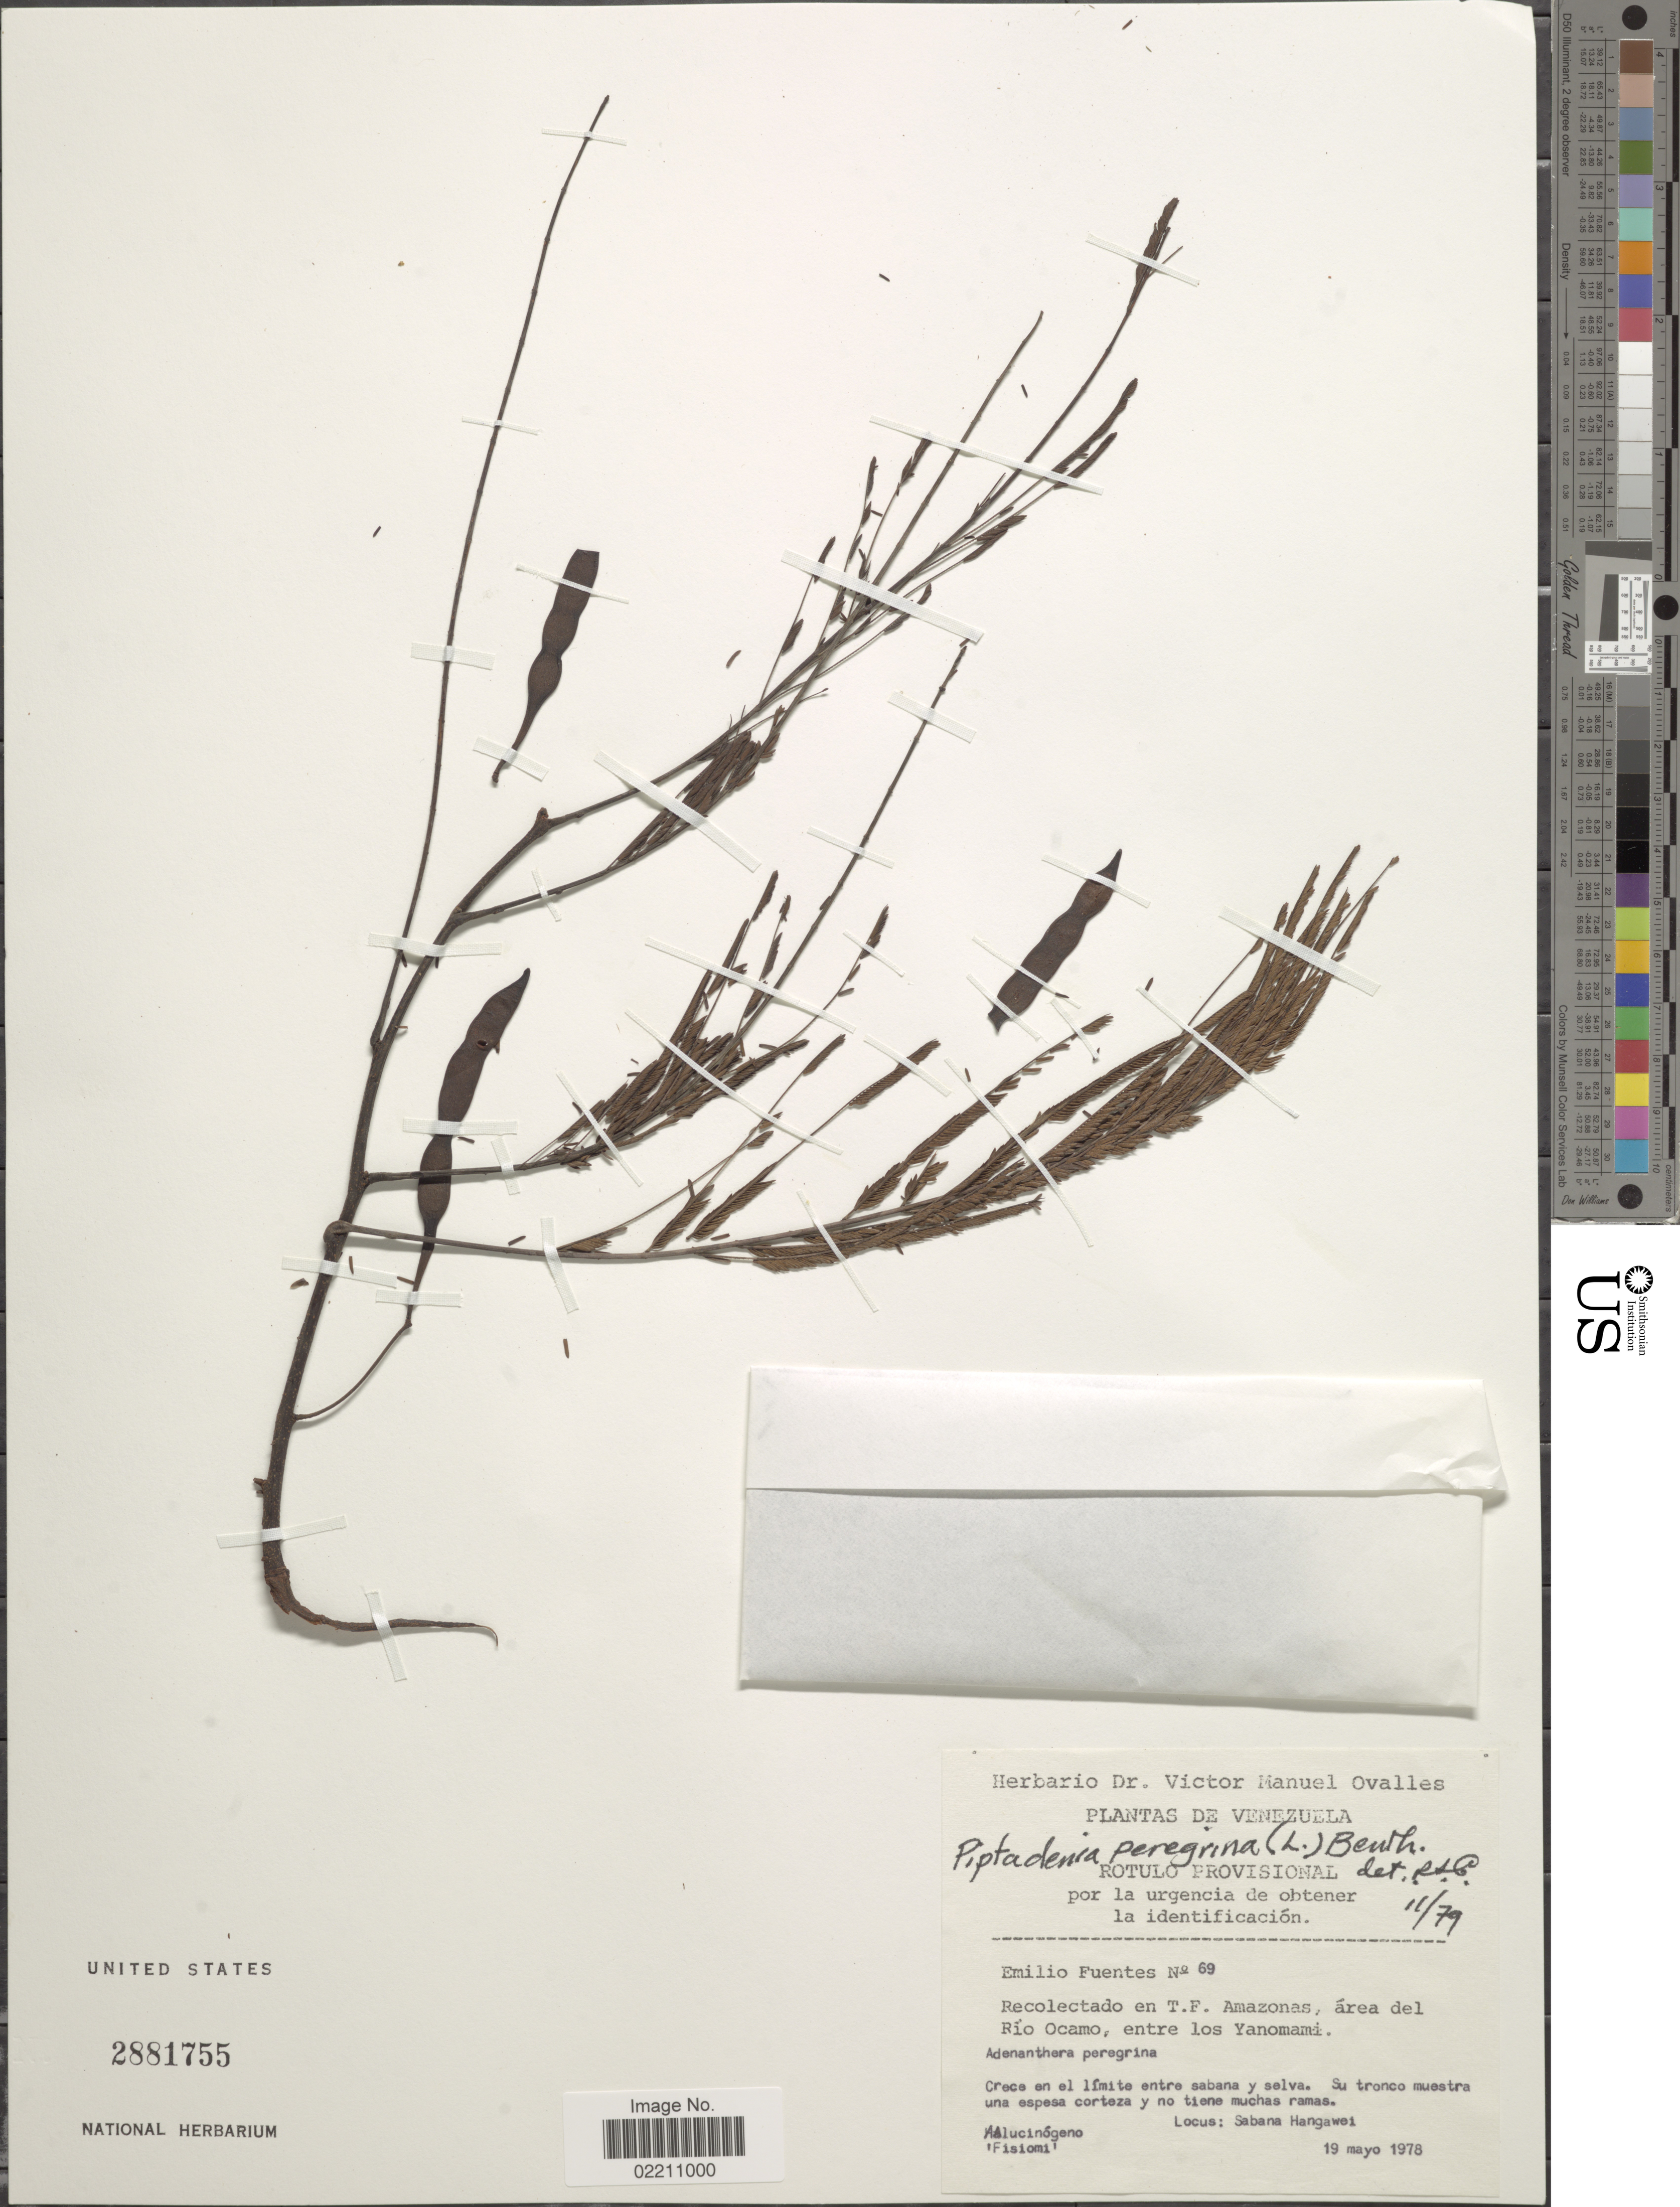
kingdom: Plantae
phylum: Tracheophyta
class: Magnoliopsida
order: Fabales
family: Fabaceae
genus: Anadenanthera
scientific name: Anadenanthera peregrina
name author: (L.) Speg.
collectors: E. Fuentes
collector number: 69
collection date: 1978-05-19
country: Venezuela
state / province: Amazonas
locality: Área del Río Ocamo, entre los Yanomami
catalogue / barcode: US 2881755